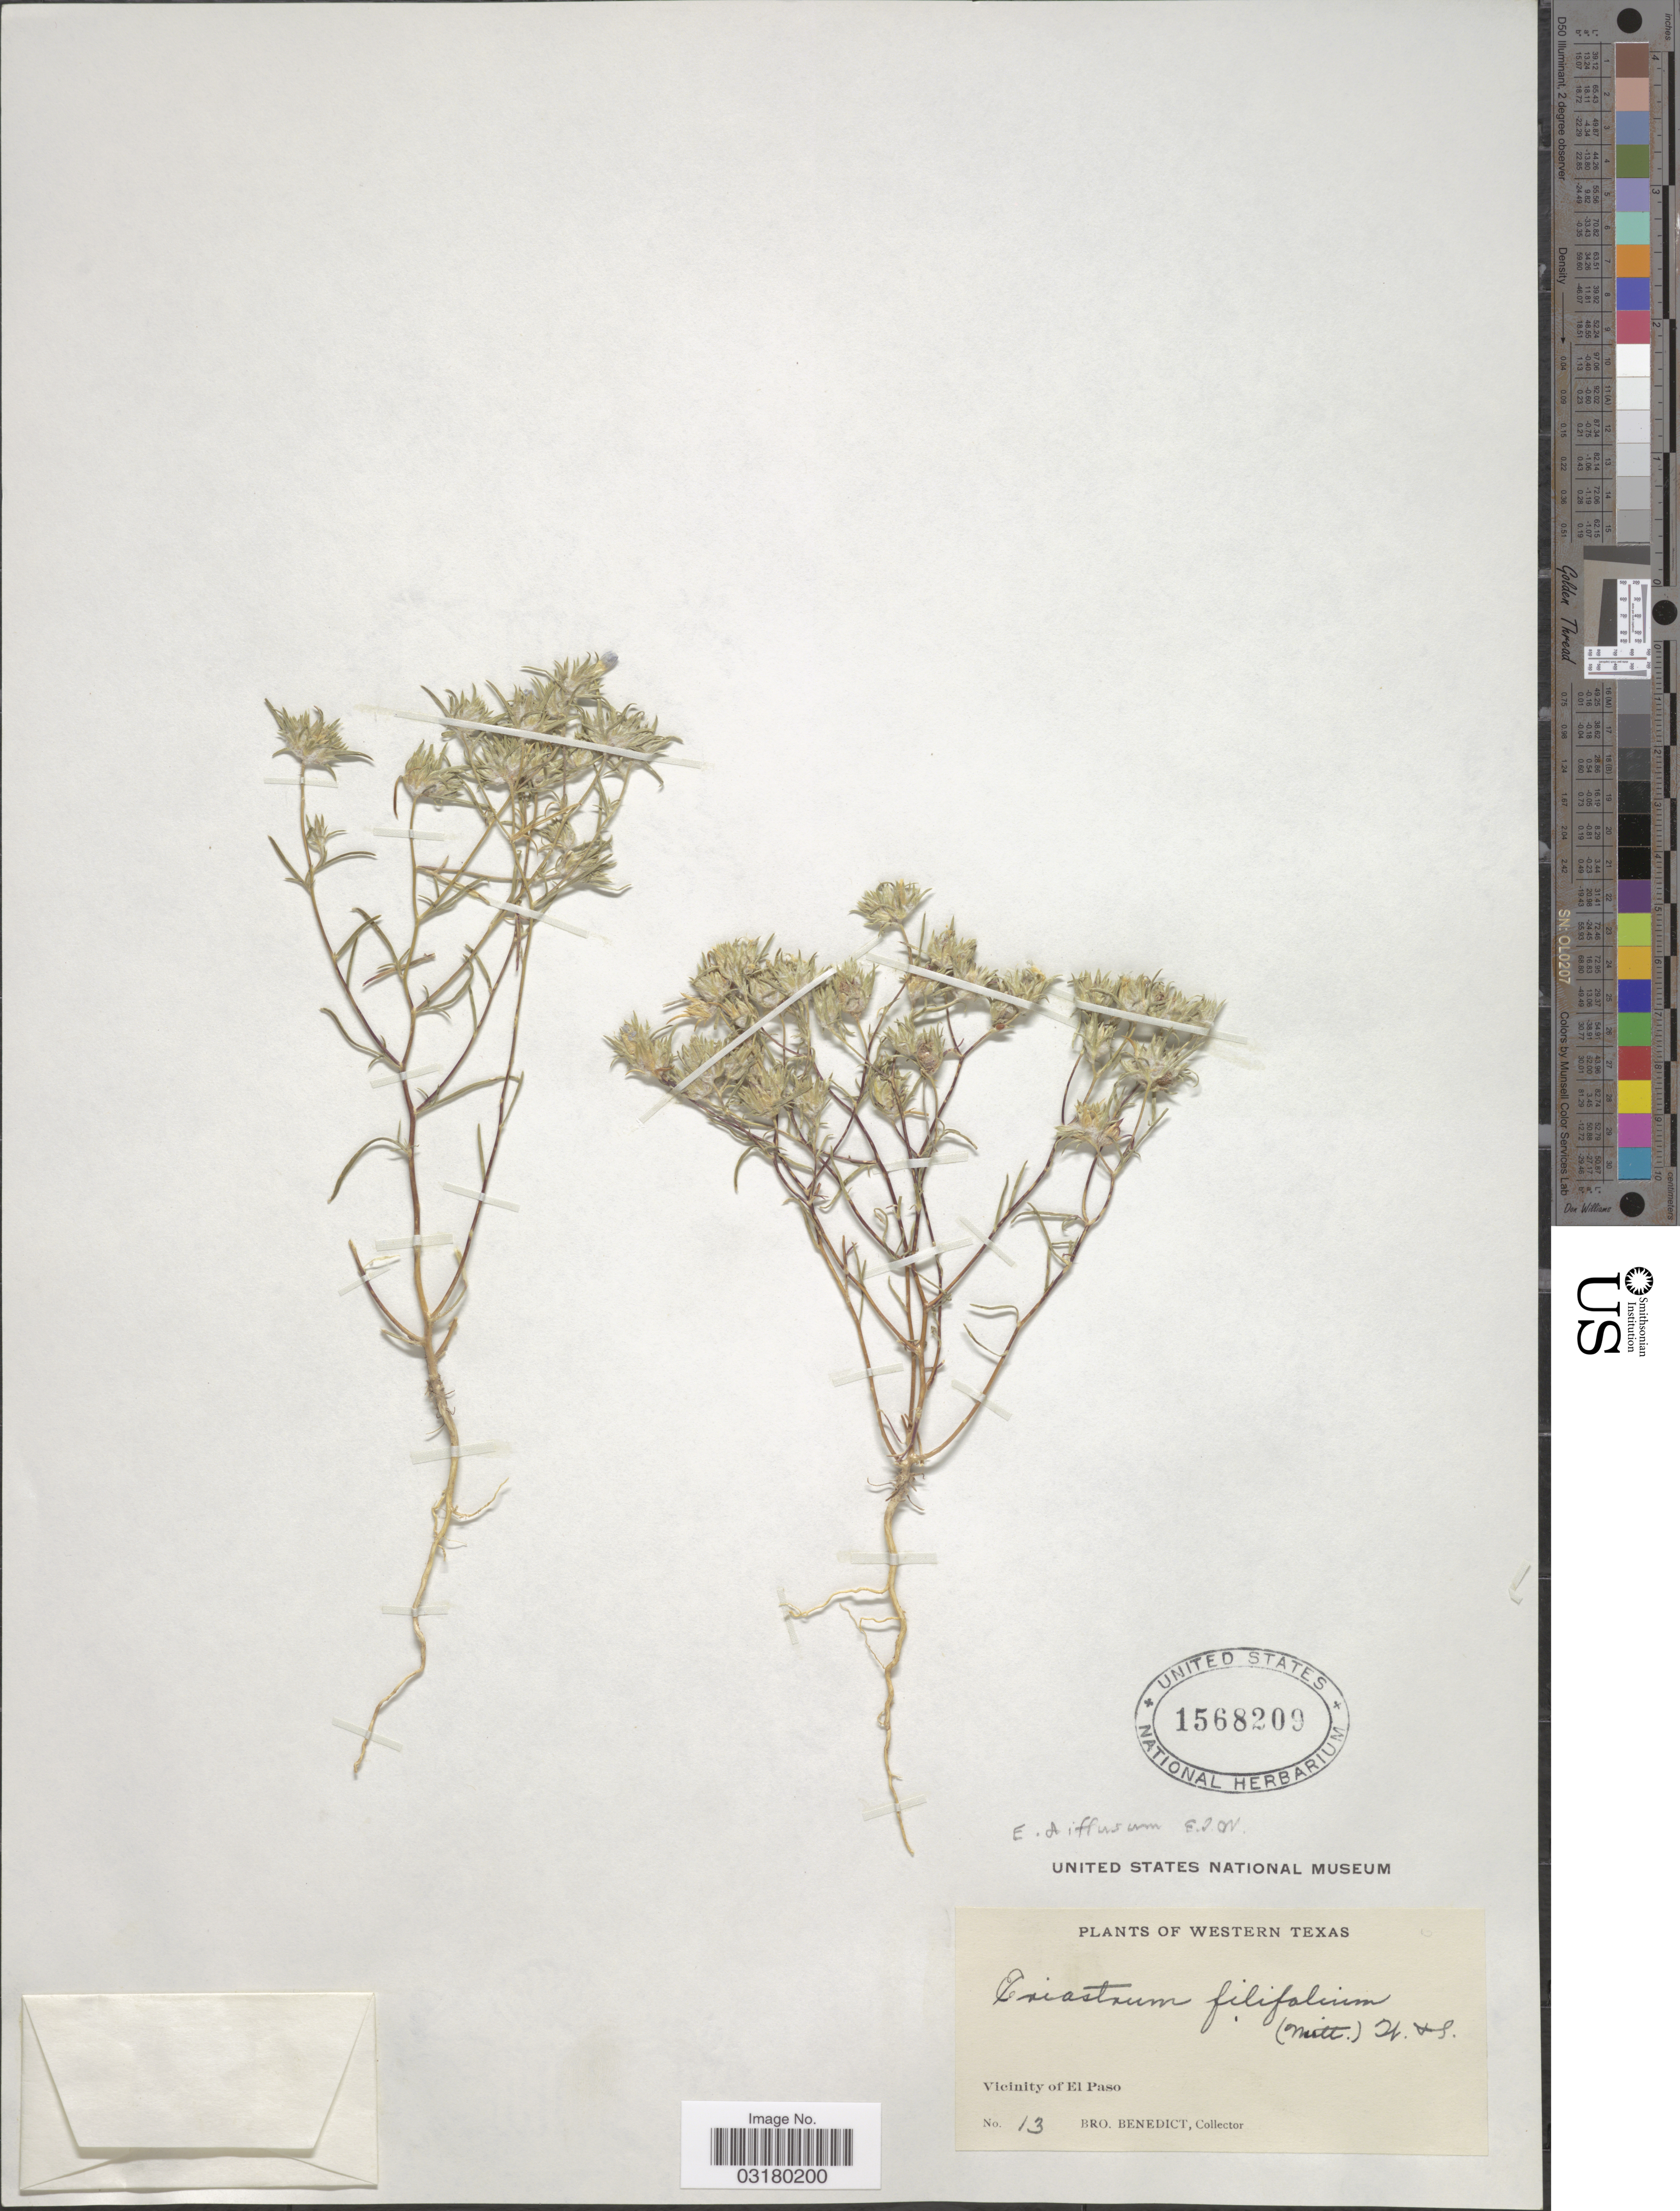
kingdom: Plantae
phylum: Tracheophyta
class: Magnoliopsida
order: Ericales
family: Polemoniaceae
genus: Eriastrum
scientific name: Eriastrum diffusum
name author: (A. Gray) H. Mason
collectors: Bro. Benedict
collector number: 13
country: United States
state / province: Texas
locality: Western Texas. Vicinity of El Paso.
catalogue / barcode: US 1568209